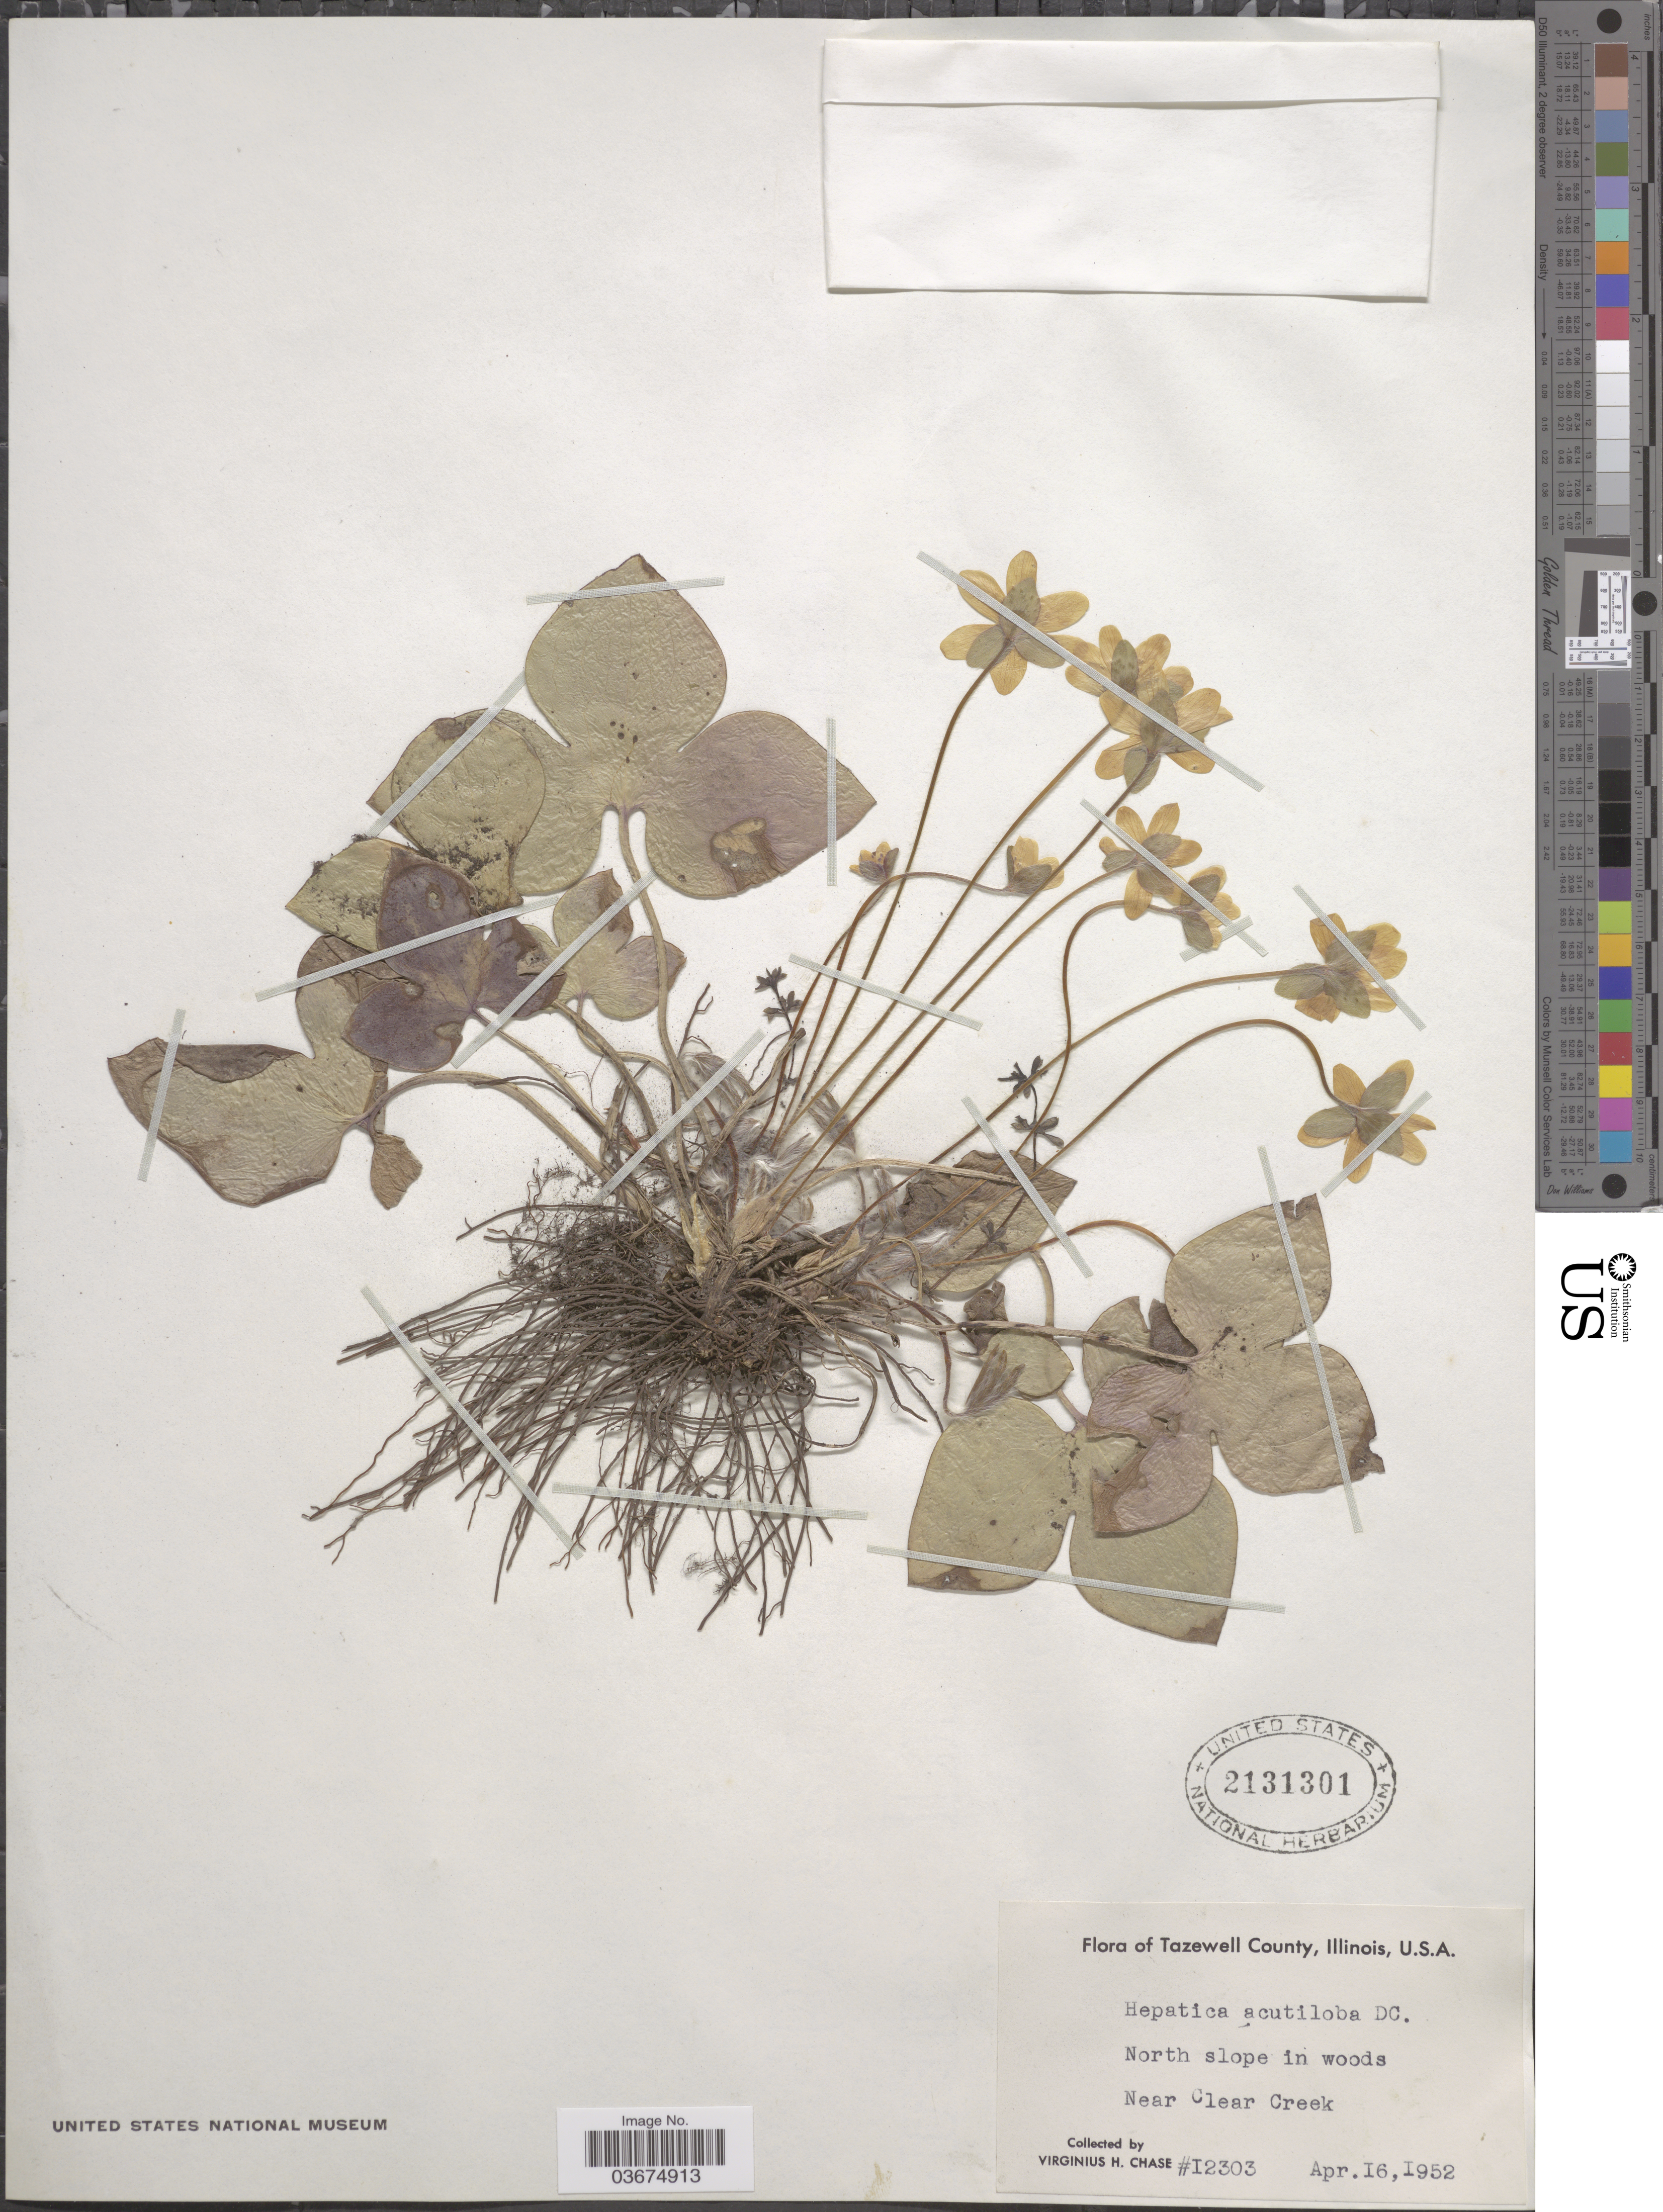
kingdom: Plantae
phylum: Tracheophyta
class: Magnoliopsida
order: Ranunculales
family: Ranunculaceae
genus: Hepatica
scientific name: Hepatica acutiloba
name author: DC.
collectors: V. H. Chase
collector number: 12303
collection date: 1952-04-16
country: United States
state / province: Illinois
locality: Tazewell County. North slope in woods. Near Clear Creek.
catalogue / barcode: US 2131301